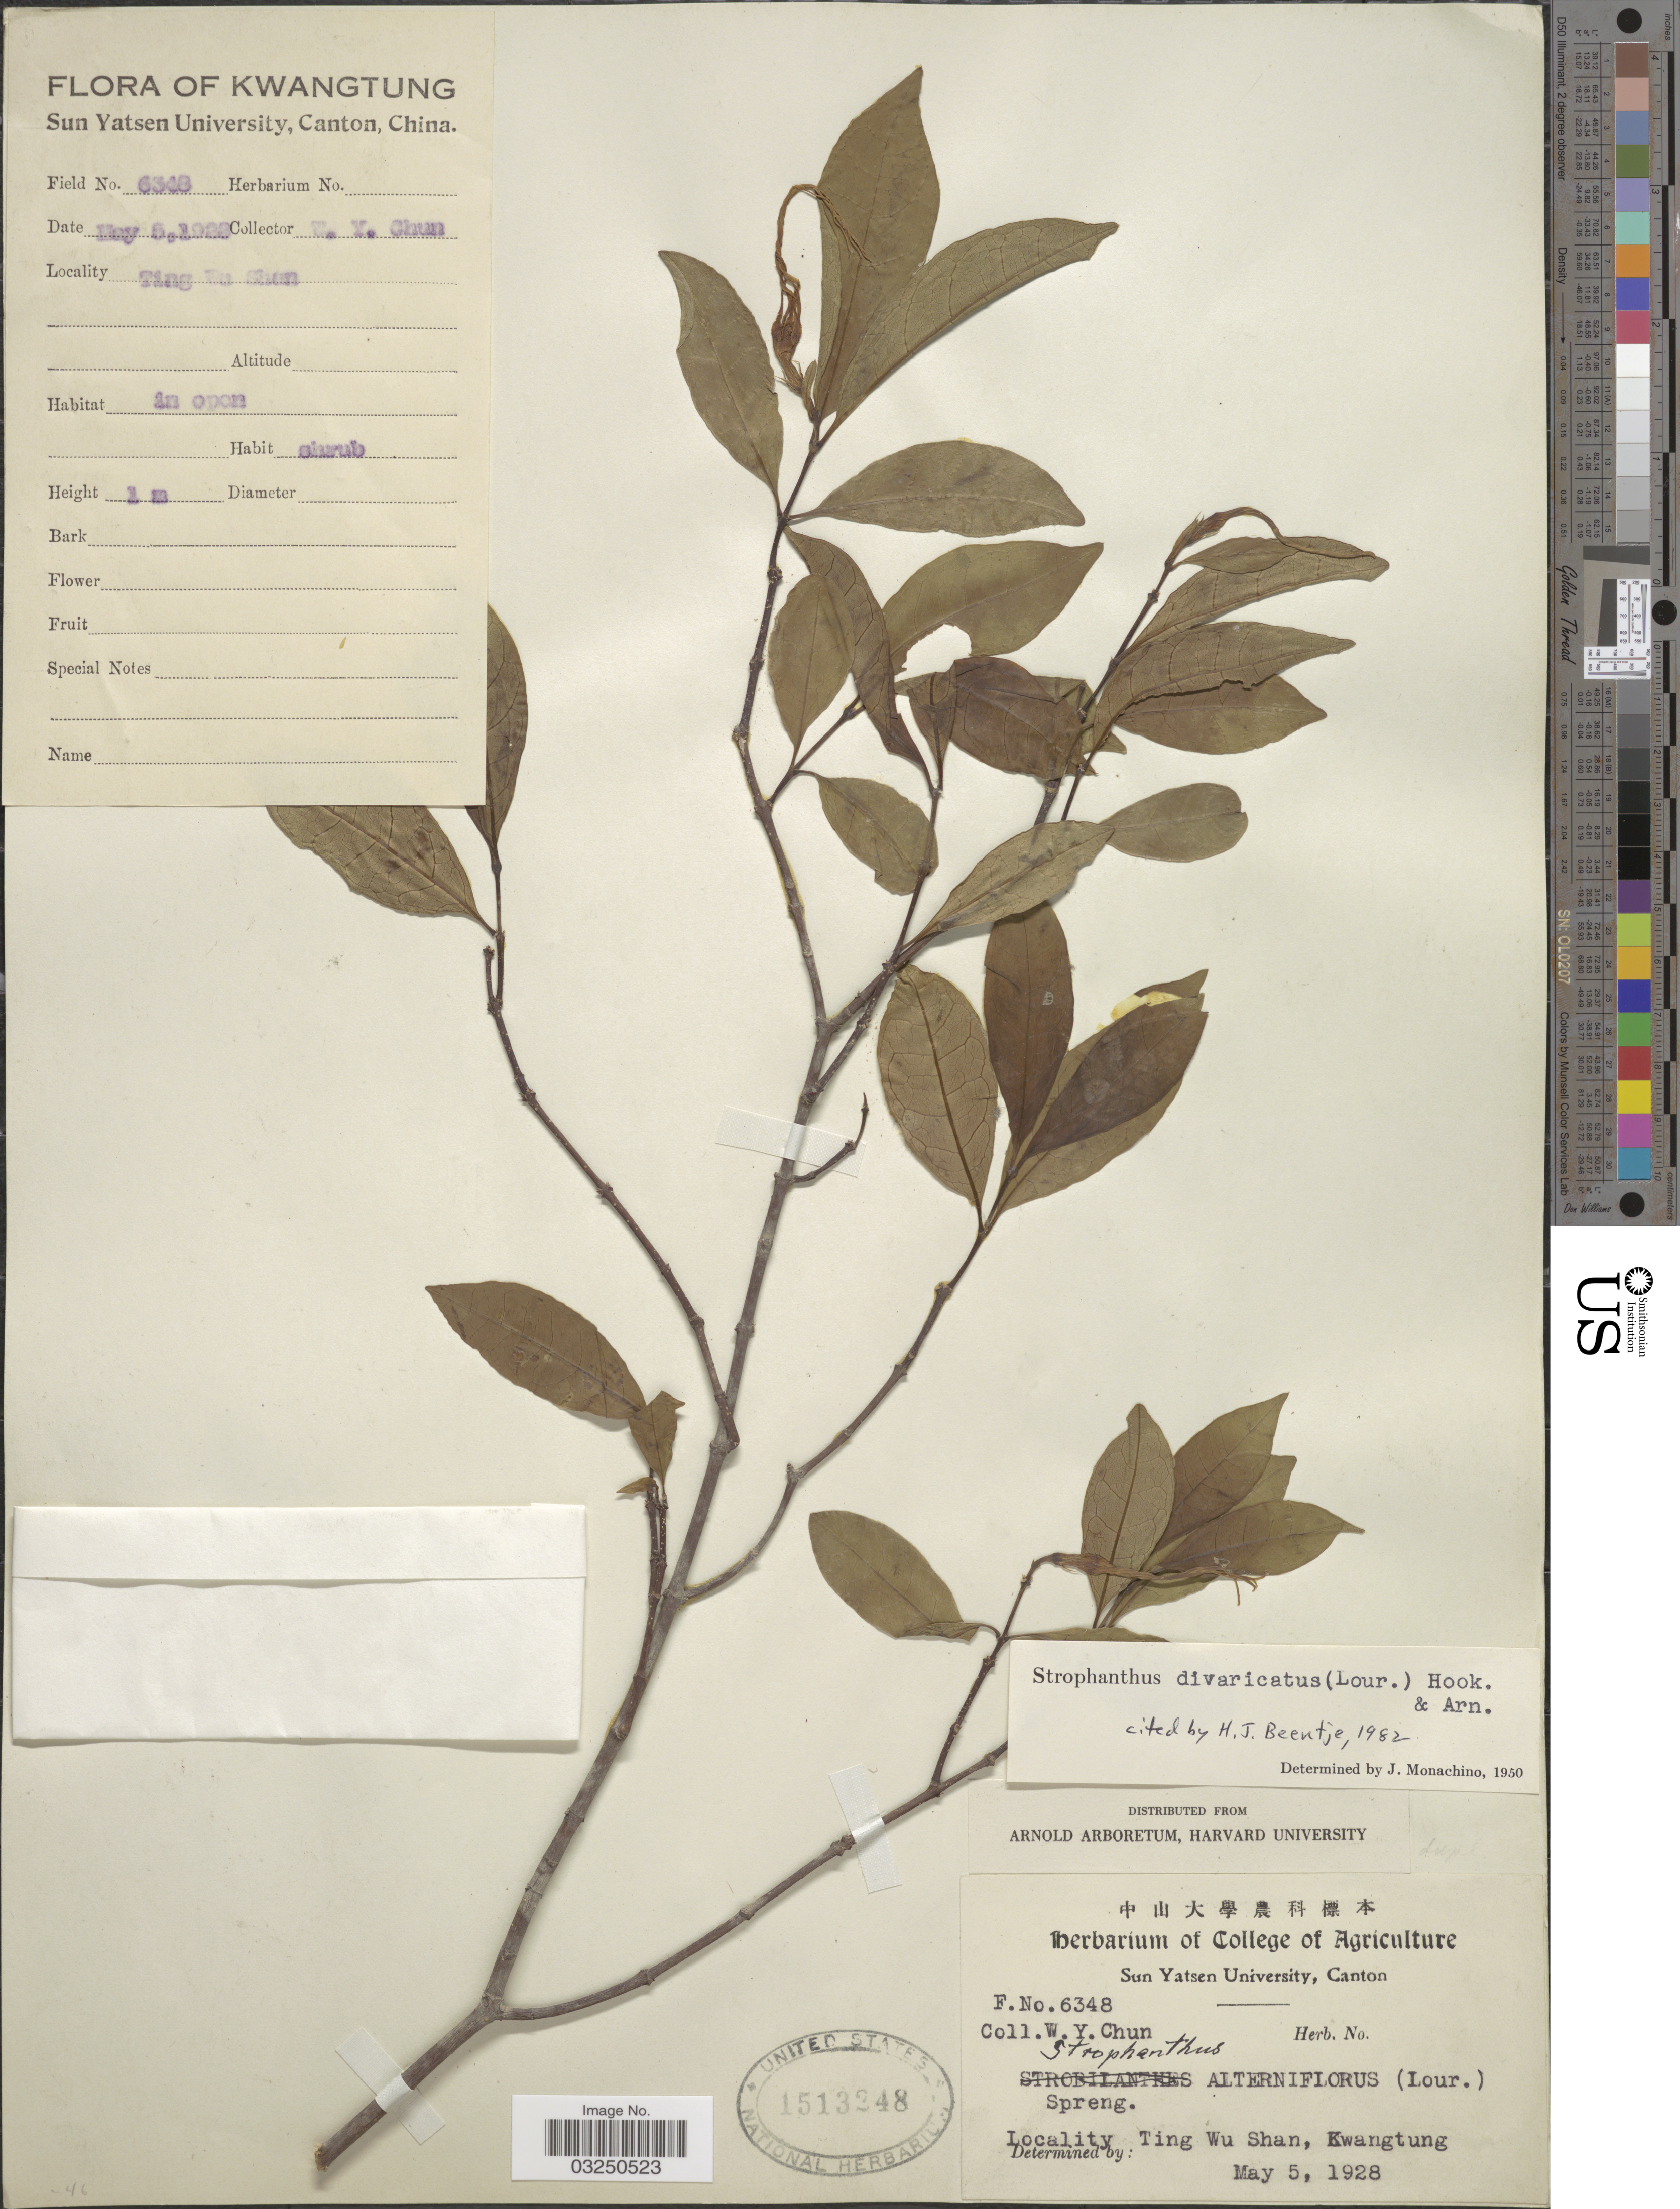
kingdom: Plantae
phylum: Tracheophyta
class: Magnoliopsida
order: Gentianales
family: Apocynaceae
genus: Strophanthus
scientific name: Strophanthus divaricatus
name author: (Lour.) Hook. & Arn.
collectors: W. Y. Chun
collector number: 6348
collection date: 1928-05-05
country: China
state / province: Guangdong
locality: Ting Wu Shan, Kwangtung.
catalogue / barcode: US 1513248